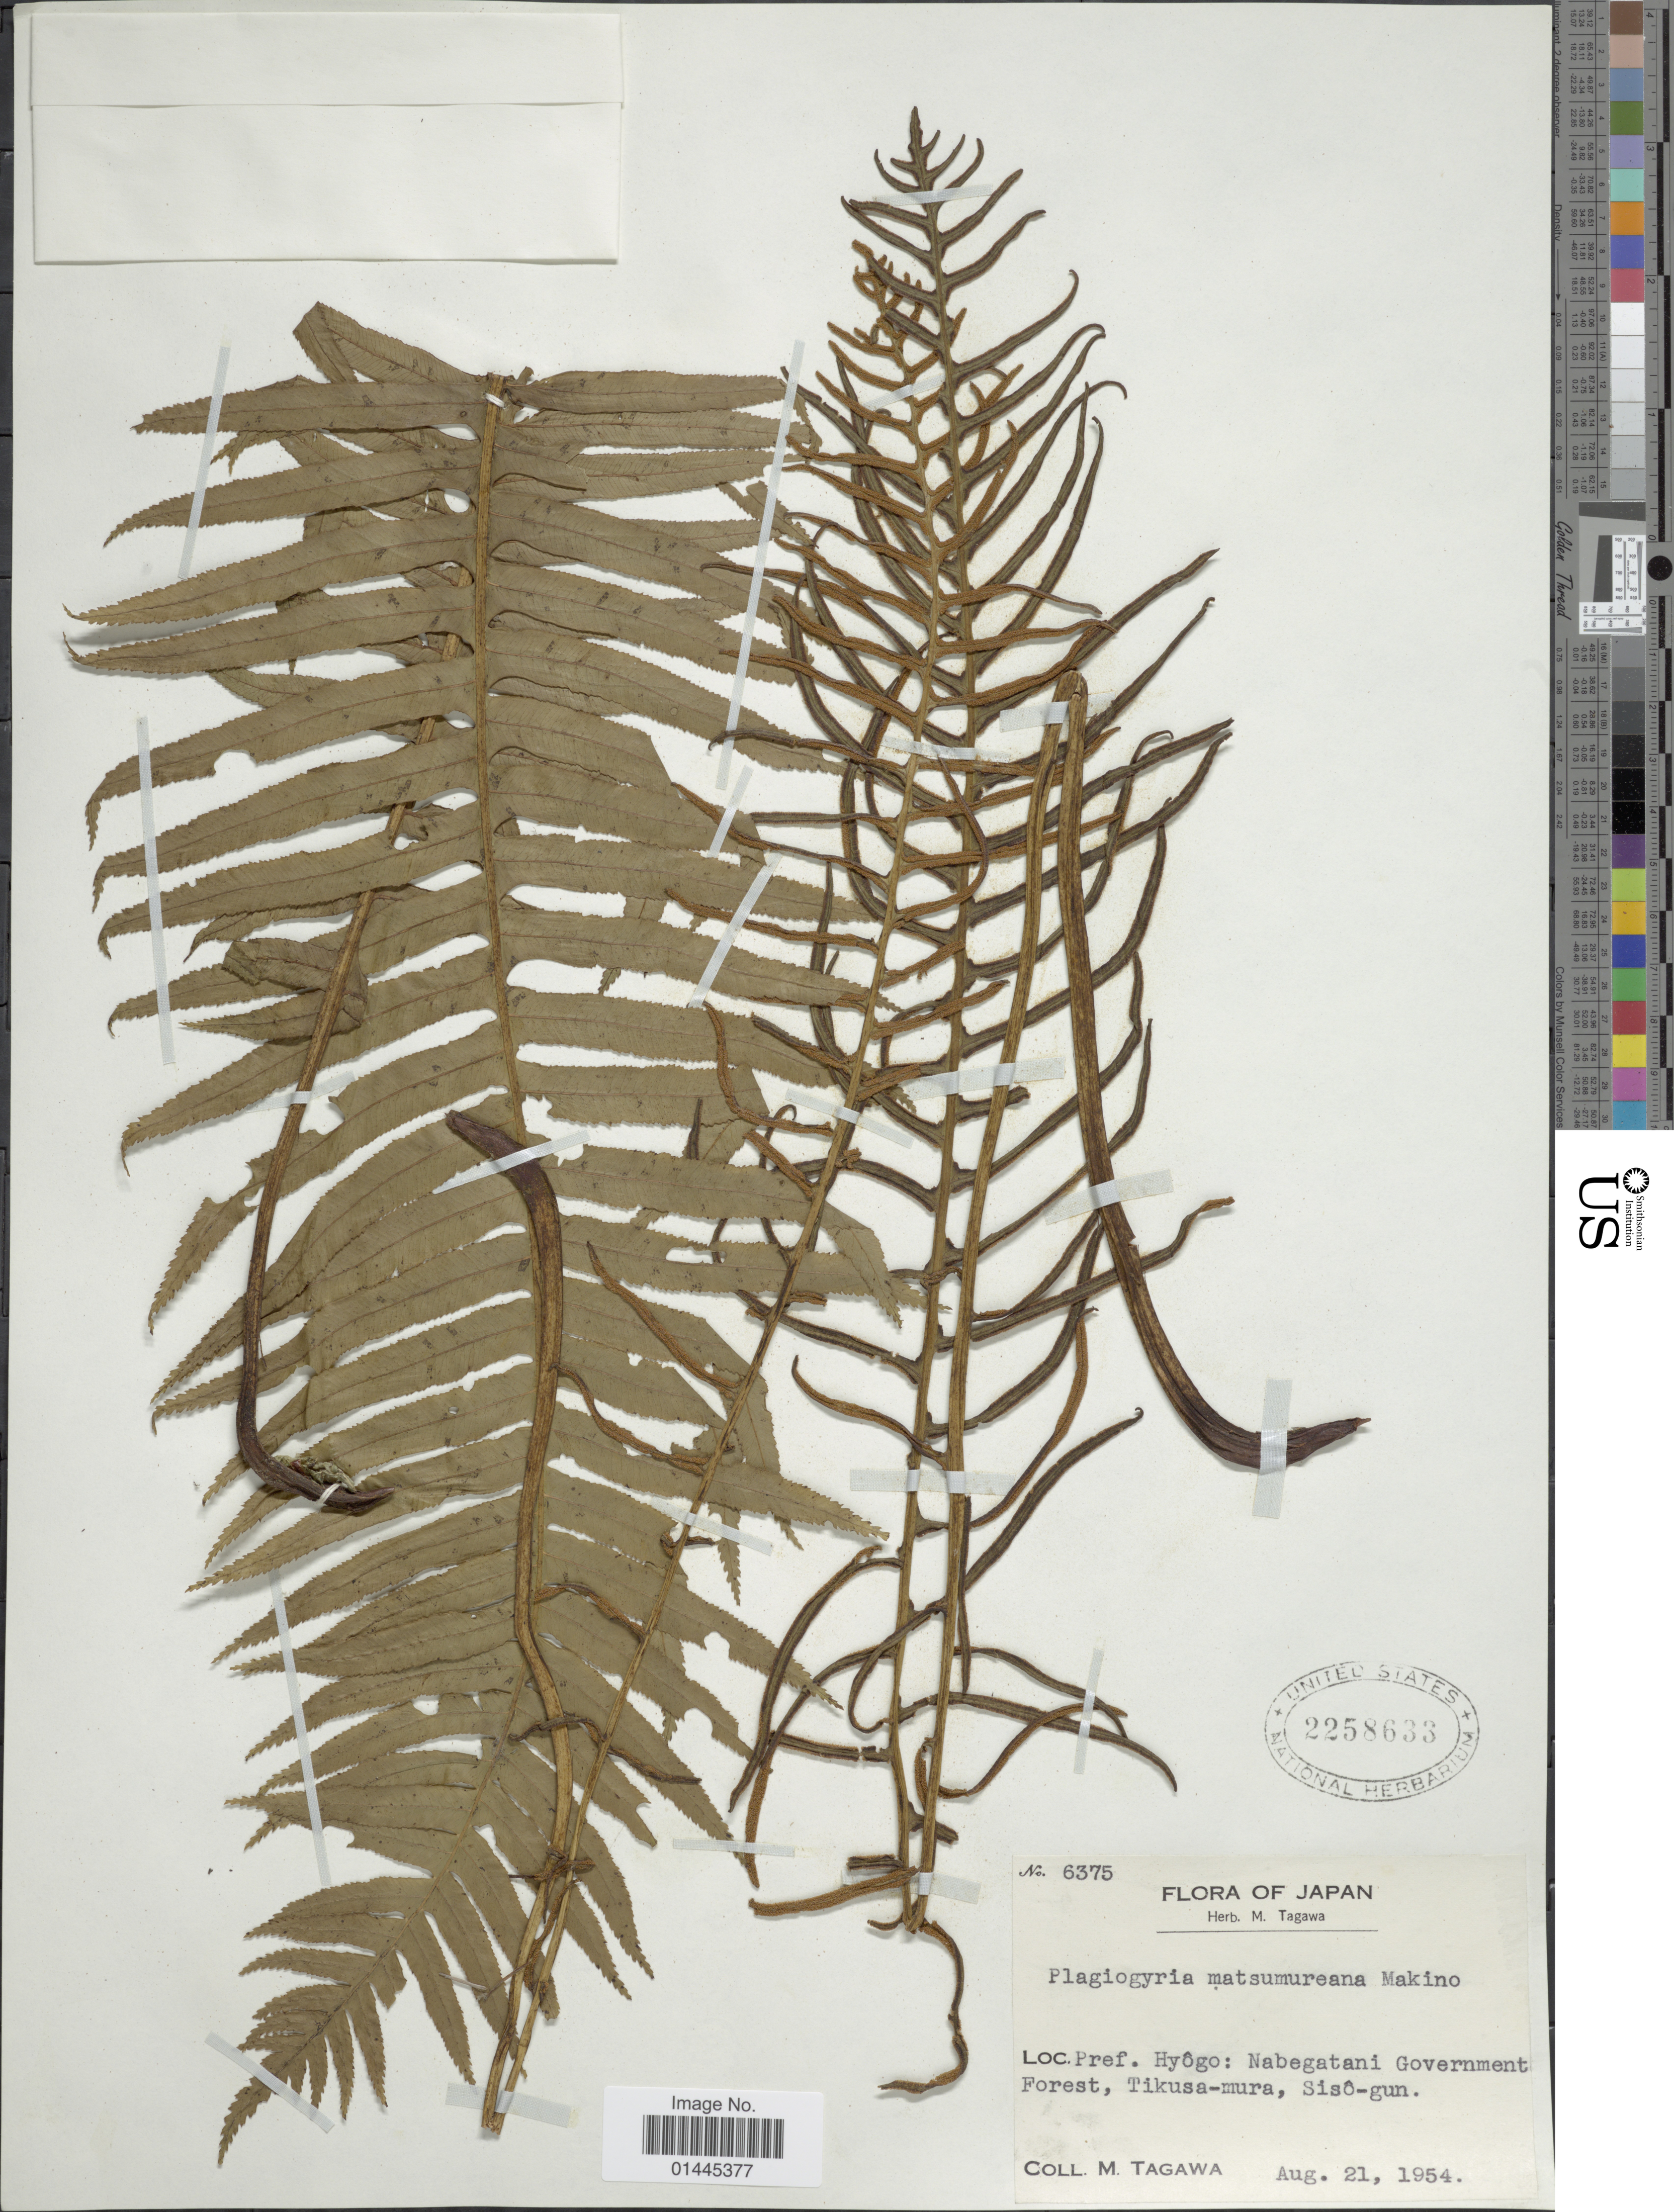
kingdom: Plantae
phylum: Tracheophyta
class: Polypodiopsida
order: Cyatheales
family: Plagiogyriaceae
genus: Plagiogyria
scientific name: Plagiogyria matsumureana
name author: (Makino) Makino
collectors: M. Tagawa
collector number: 6375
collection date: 1954-08-21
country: Japan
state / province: Hyogo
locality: Nabegatani Government Forest, Tikusa-mura, Sido-gun.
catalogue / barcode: US 2258633